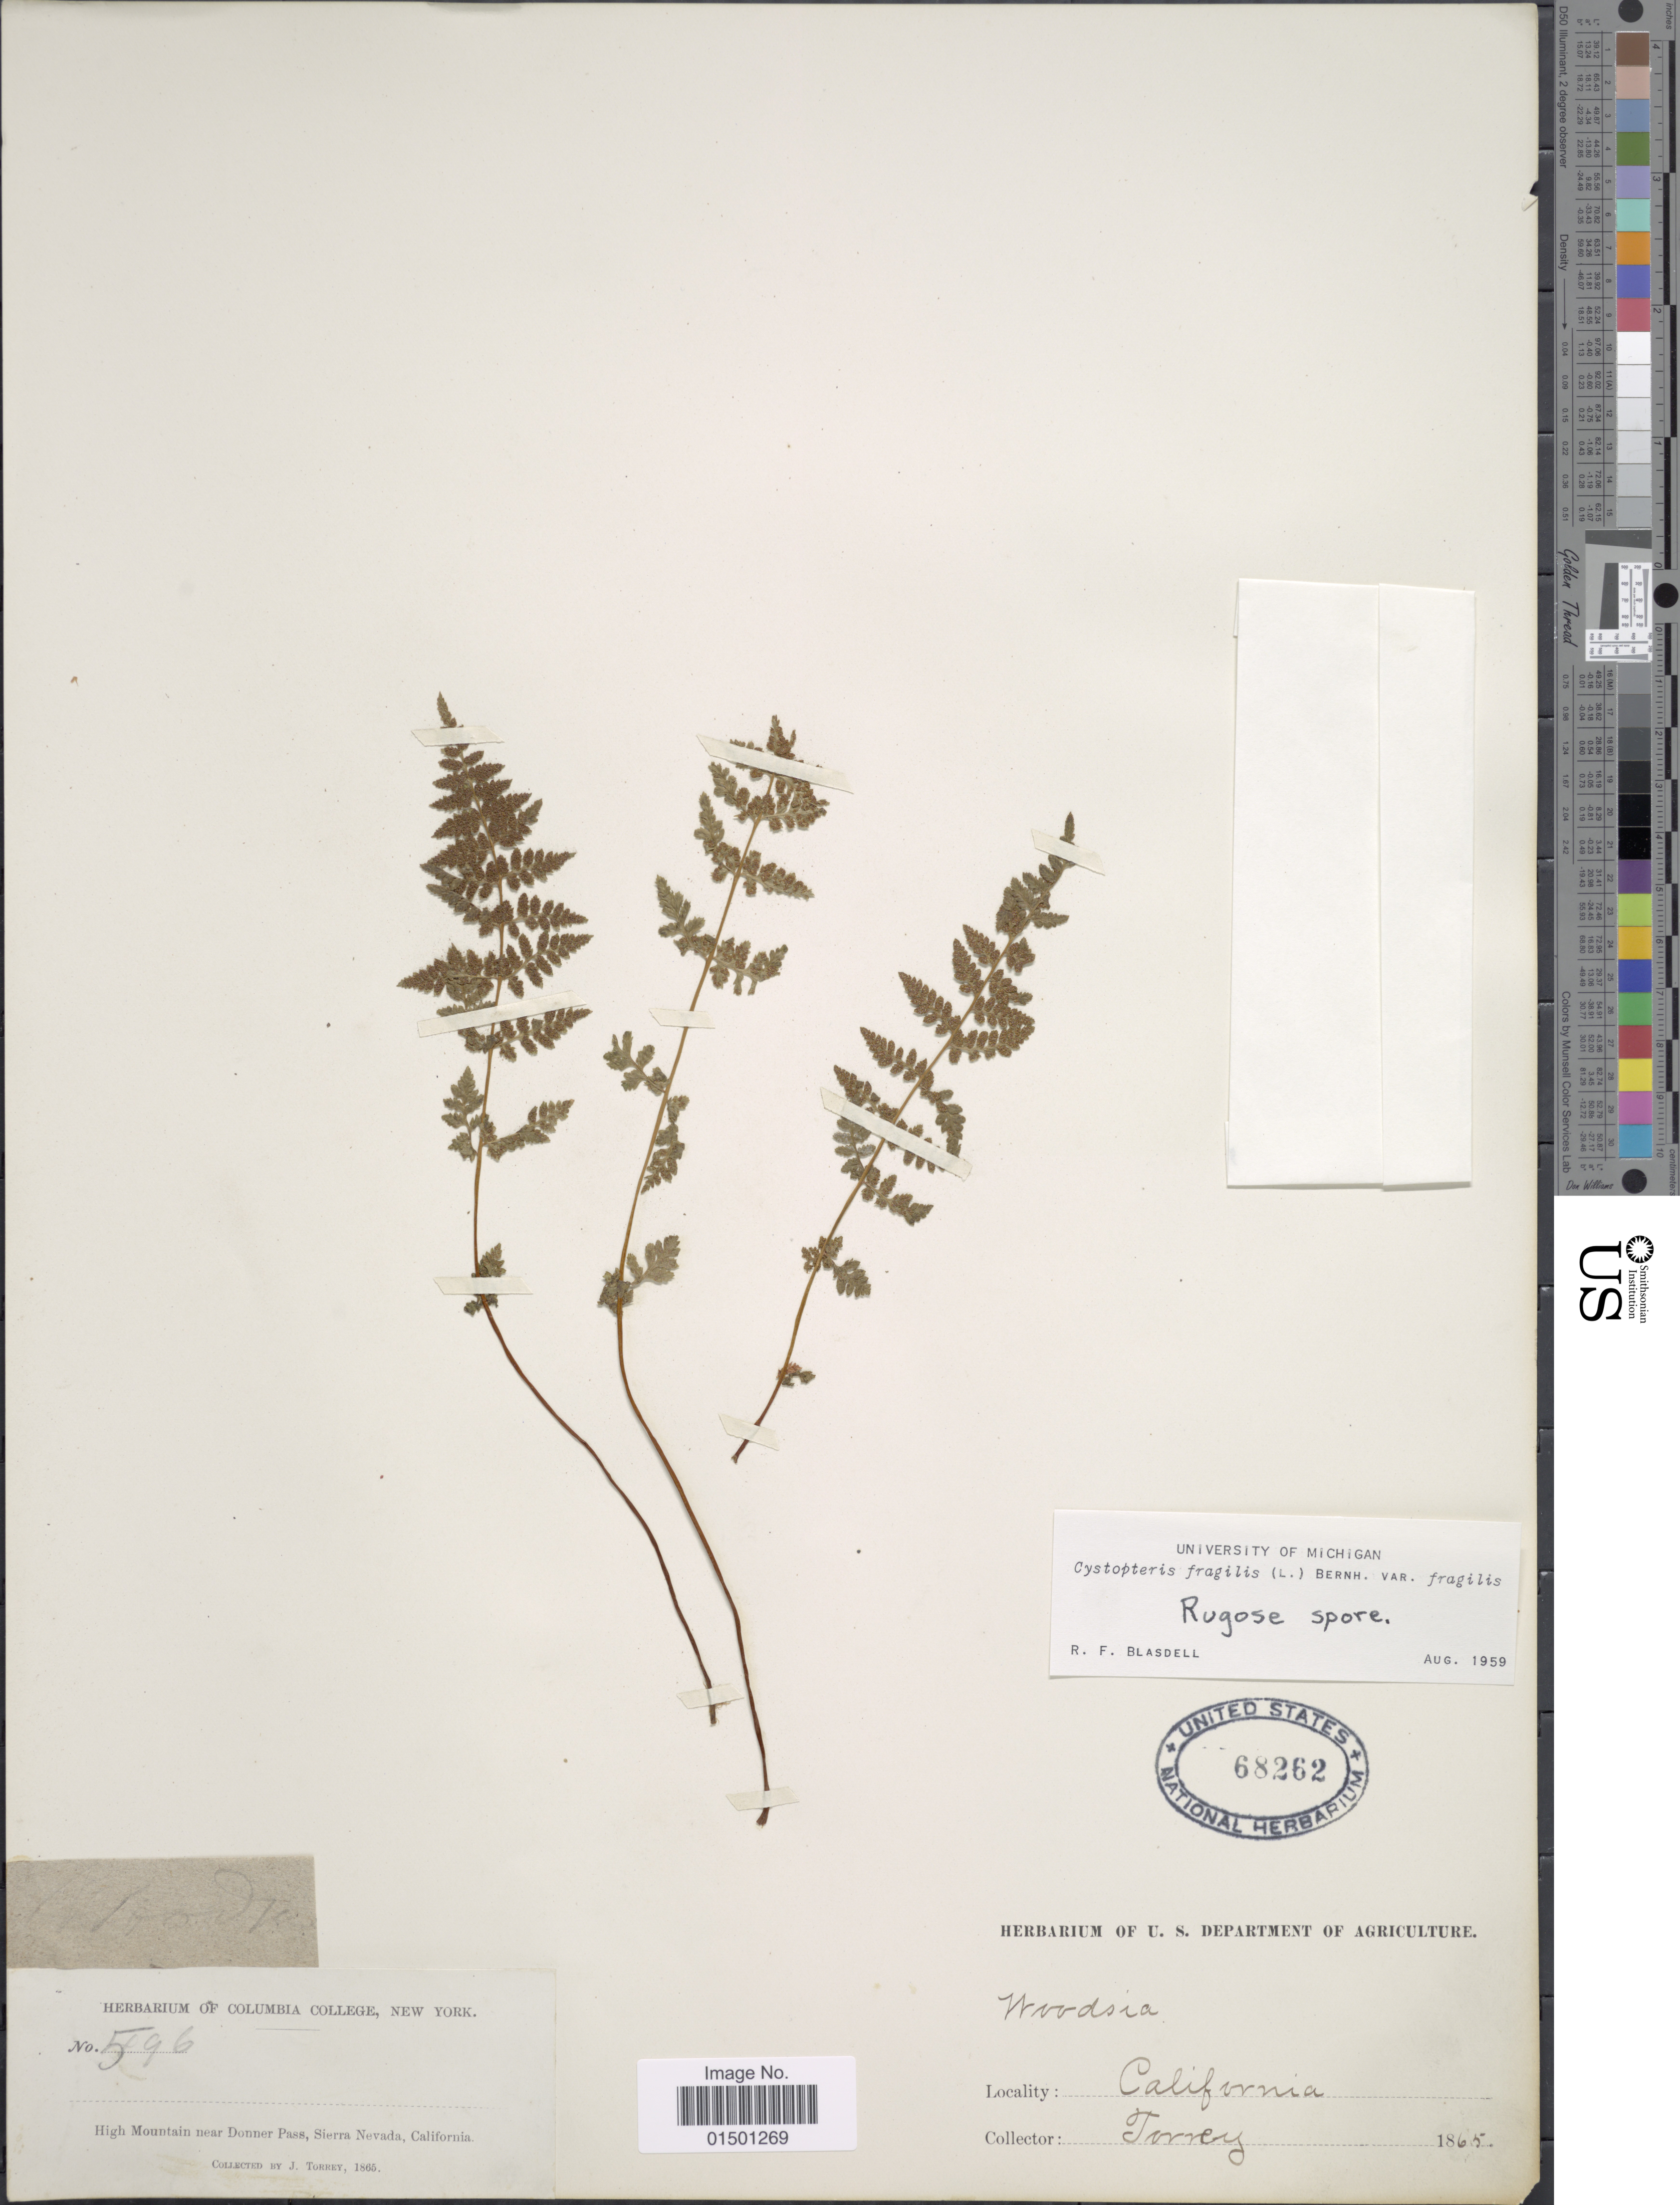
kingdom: Plantae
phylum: Tracheophyta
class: Polypodiopsida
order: Polypodiales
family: Cystopteridaceae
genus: Cystopteris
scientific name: Cystopteris fragilis var. dickieana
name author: B. Boivin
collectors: J. Torrey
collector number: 596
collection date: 1865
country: United States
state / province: California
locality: High Mountain near Donner Pass, Sierra Nevada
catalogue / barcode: US 68262